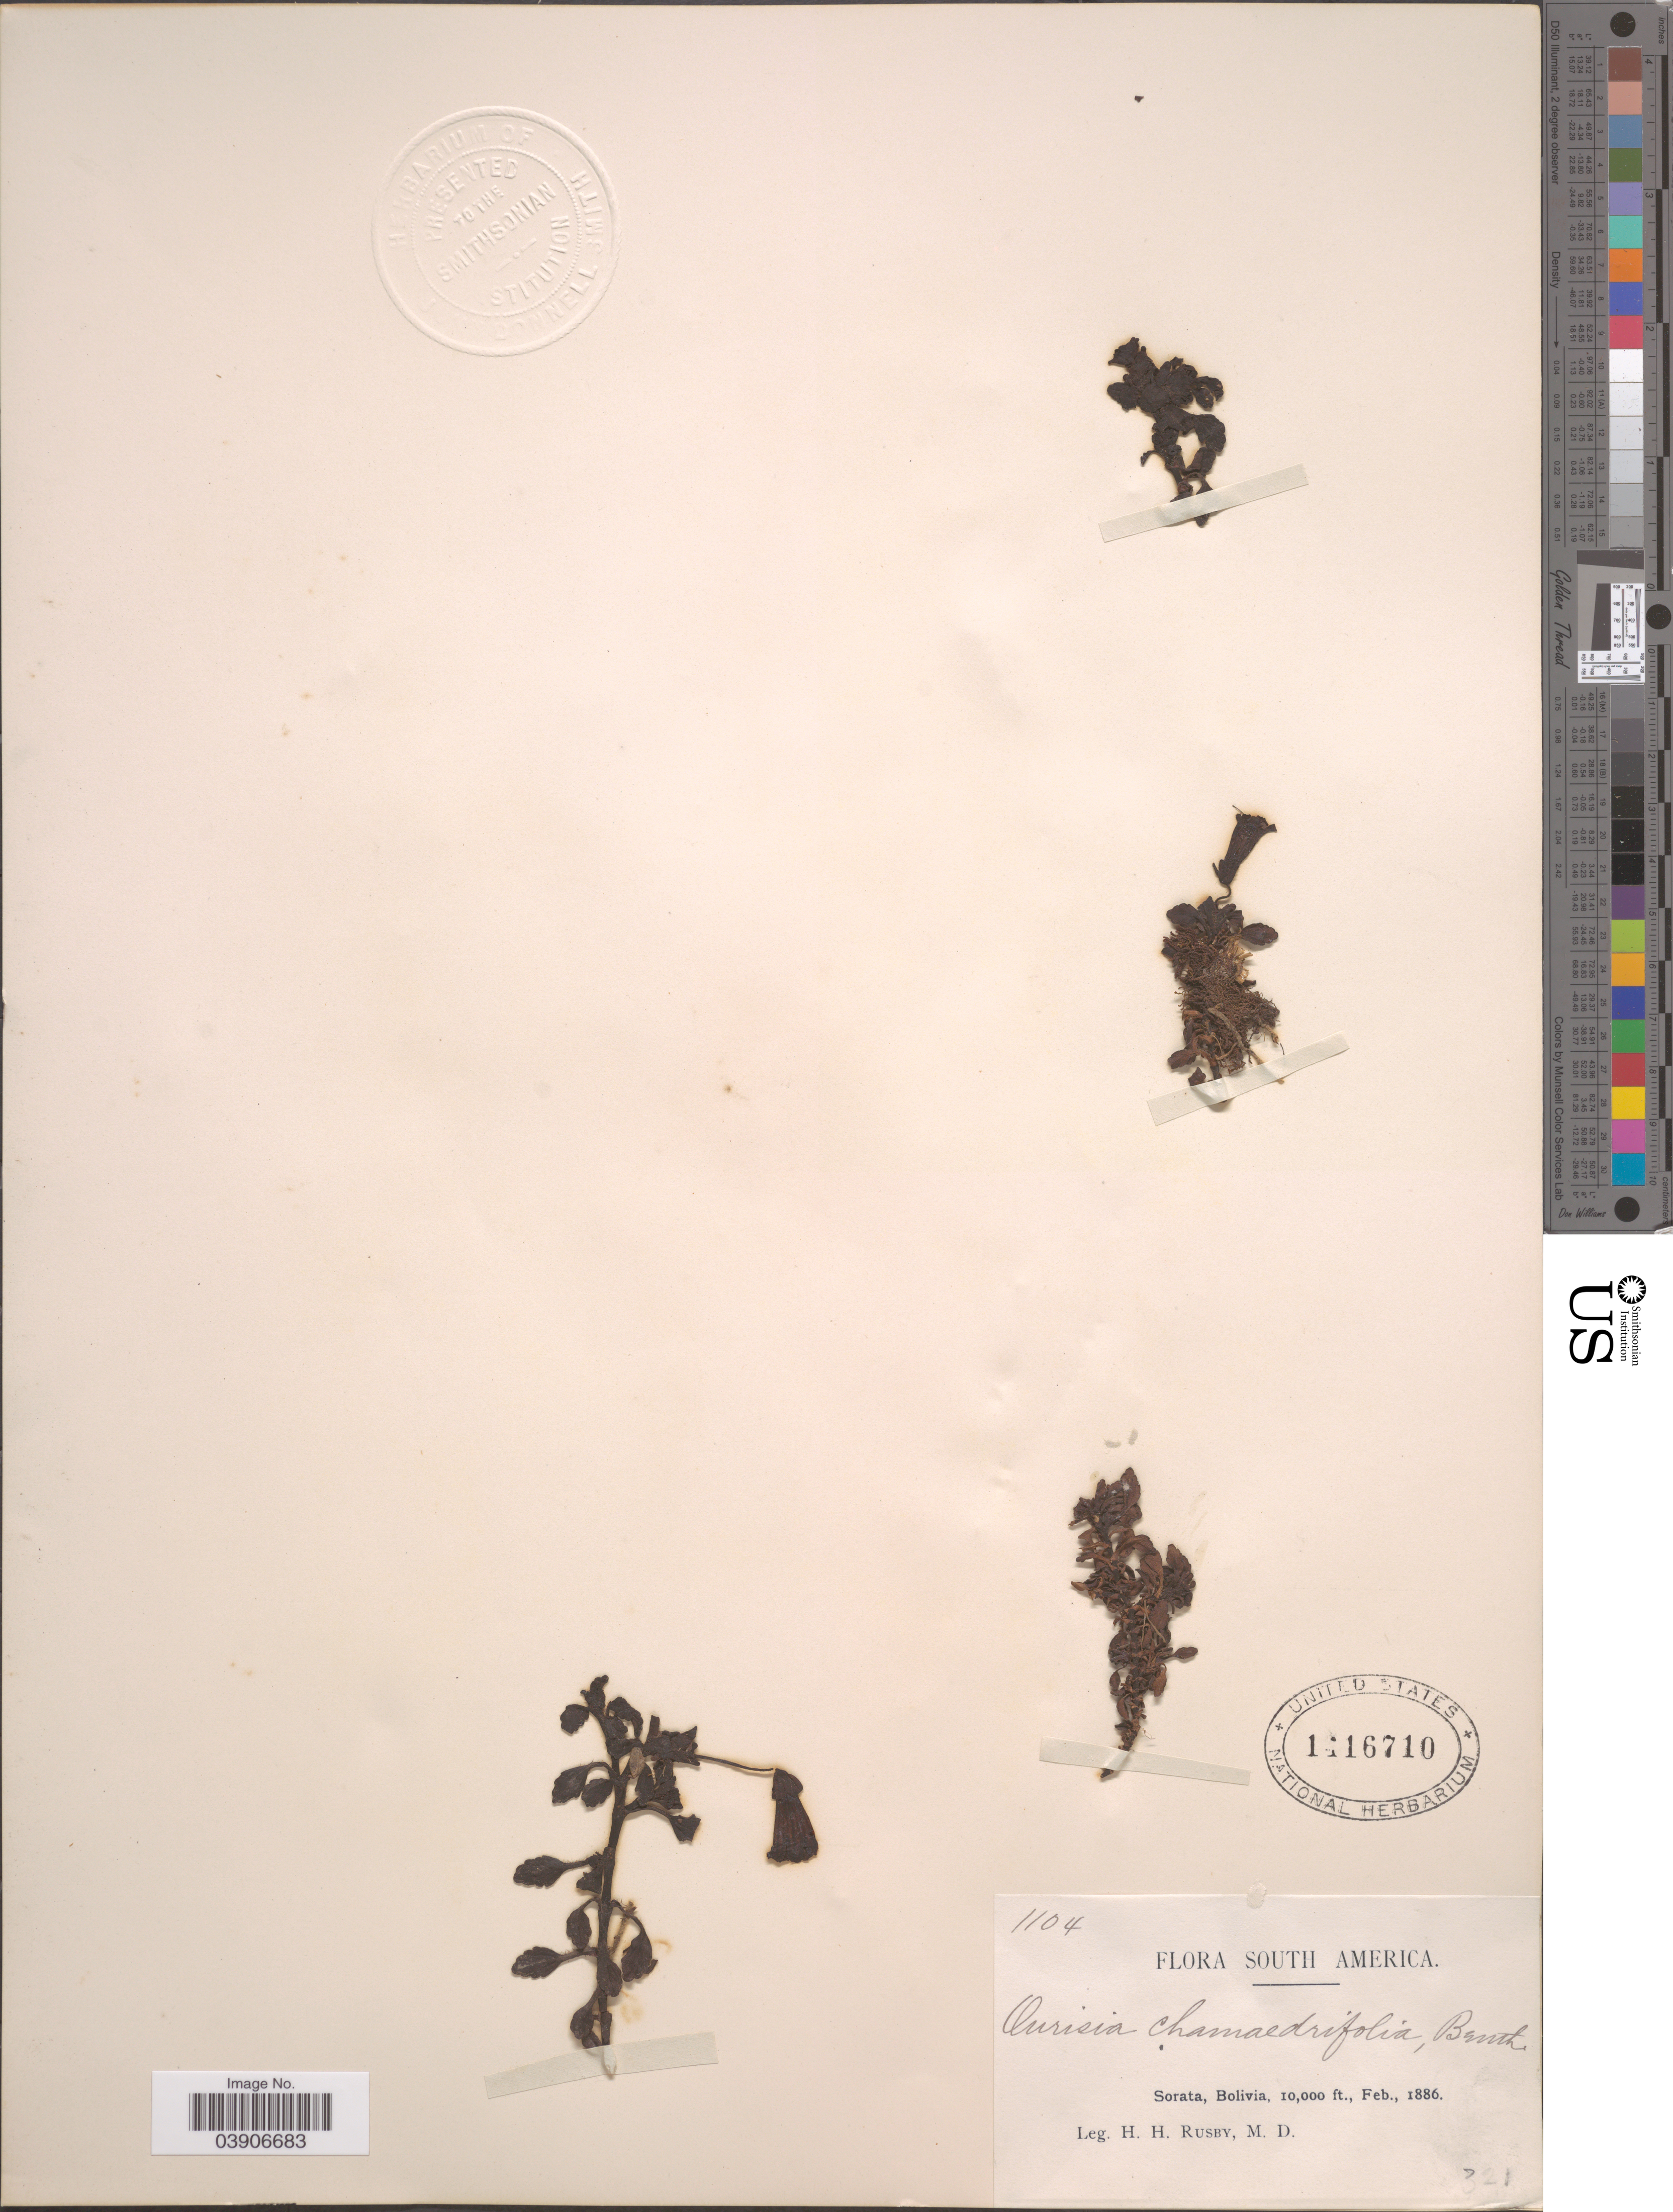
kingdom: Plantae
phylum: Tracheophyta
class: Magnoliopsida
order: Lamiales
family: Plantaginaceae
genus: Ourisia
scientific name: Ourisia chamaedrifolia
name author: Benth.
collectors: H. H. Rusby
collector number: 1104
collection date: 1886-02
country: Bolivia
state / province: La Páz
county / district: Larecaja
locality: Sorata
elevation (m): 3048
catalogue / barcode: US 1416710